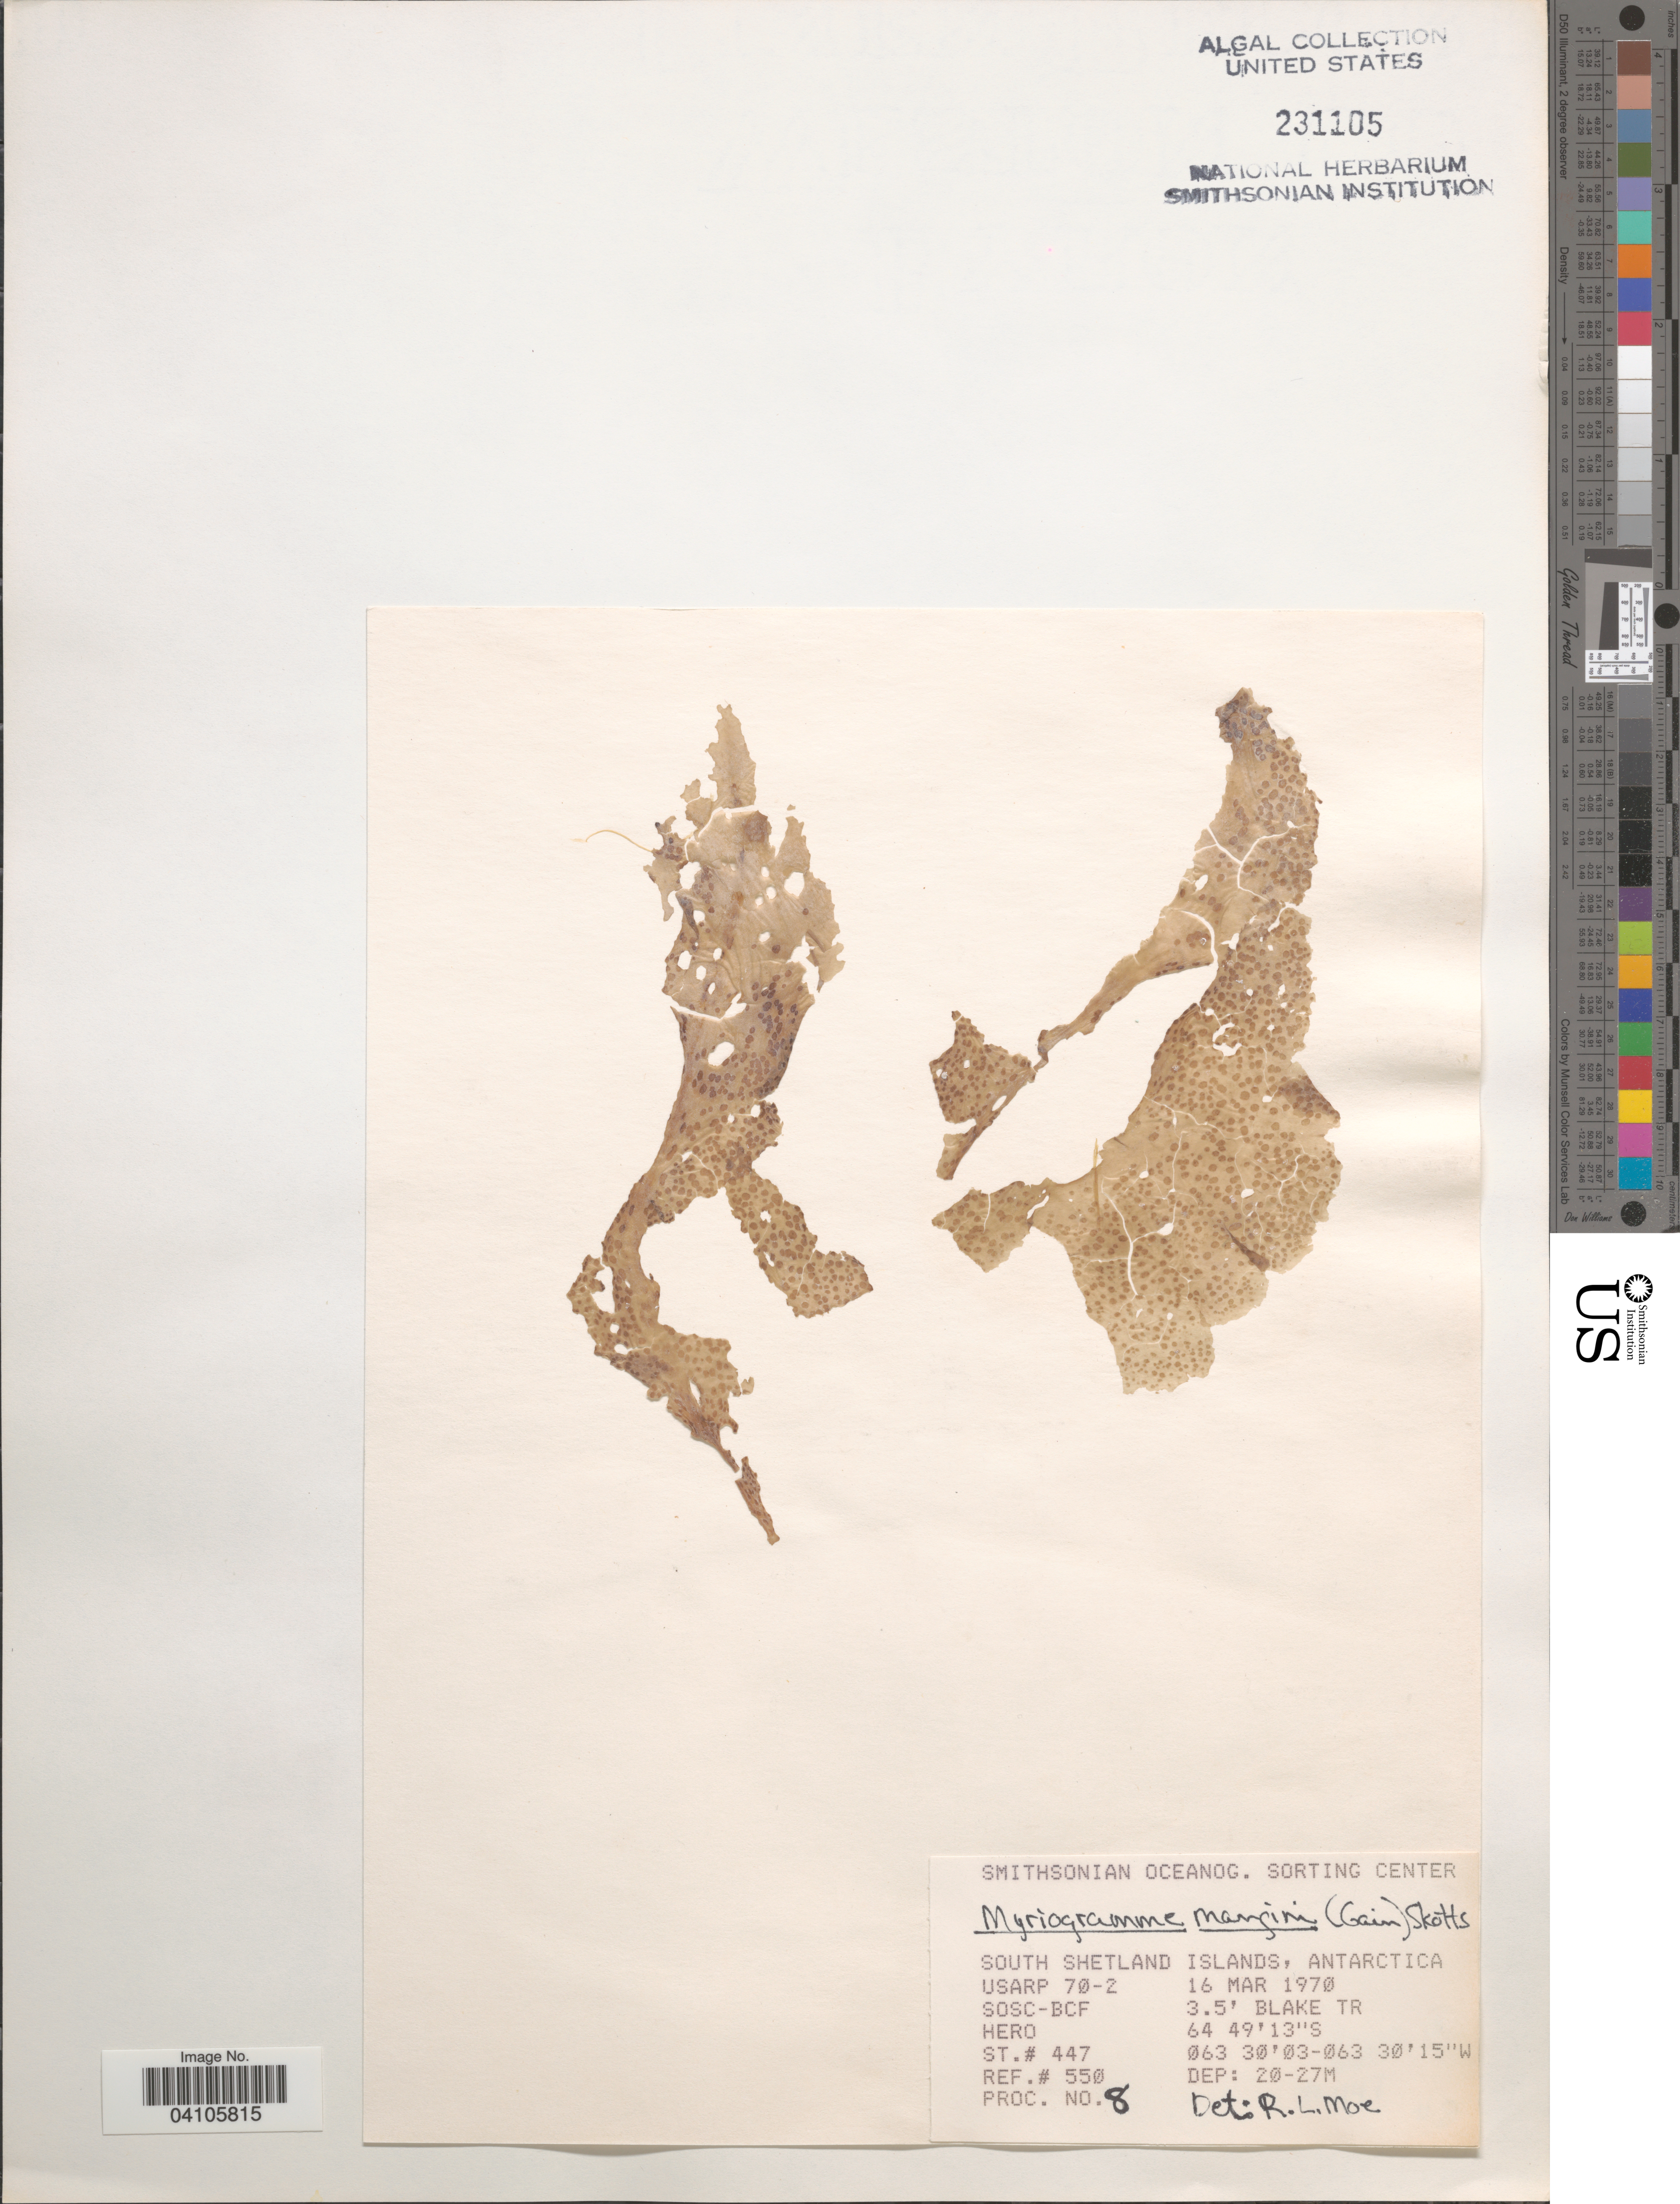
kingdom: Plantae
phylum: Rhodophyta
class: Florideophyceae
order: Ceramiales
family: Delesseriaceae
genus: Myriogramme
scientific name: Myriogramme manginii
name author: (Gain) Skottsb.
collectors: T. Blake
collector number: Proc. 8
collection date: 1970-03-16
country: Antarctica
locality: South Shetland Islands. USARP 70-2.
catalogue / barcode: US 231105